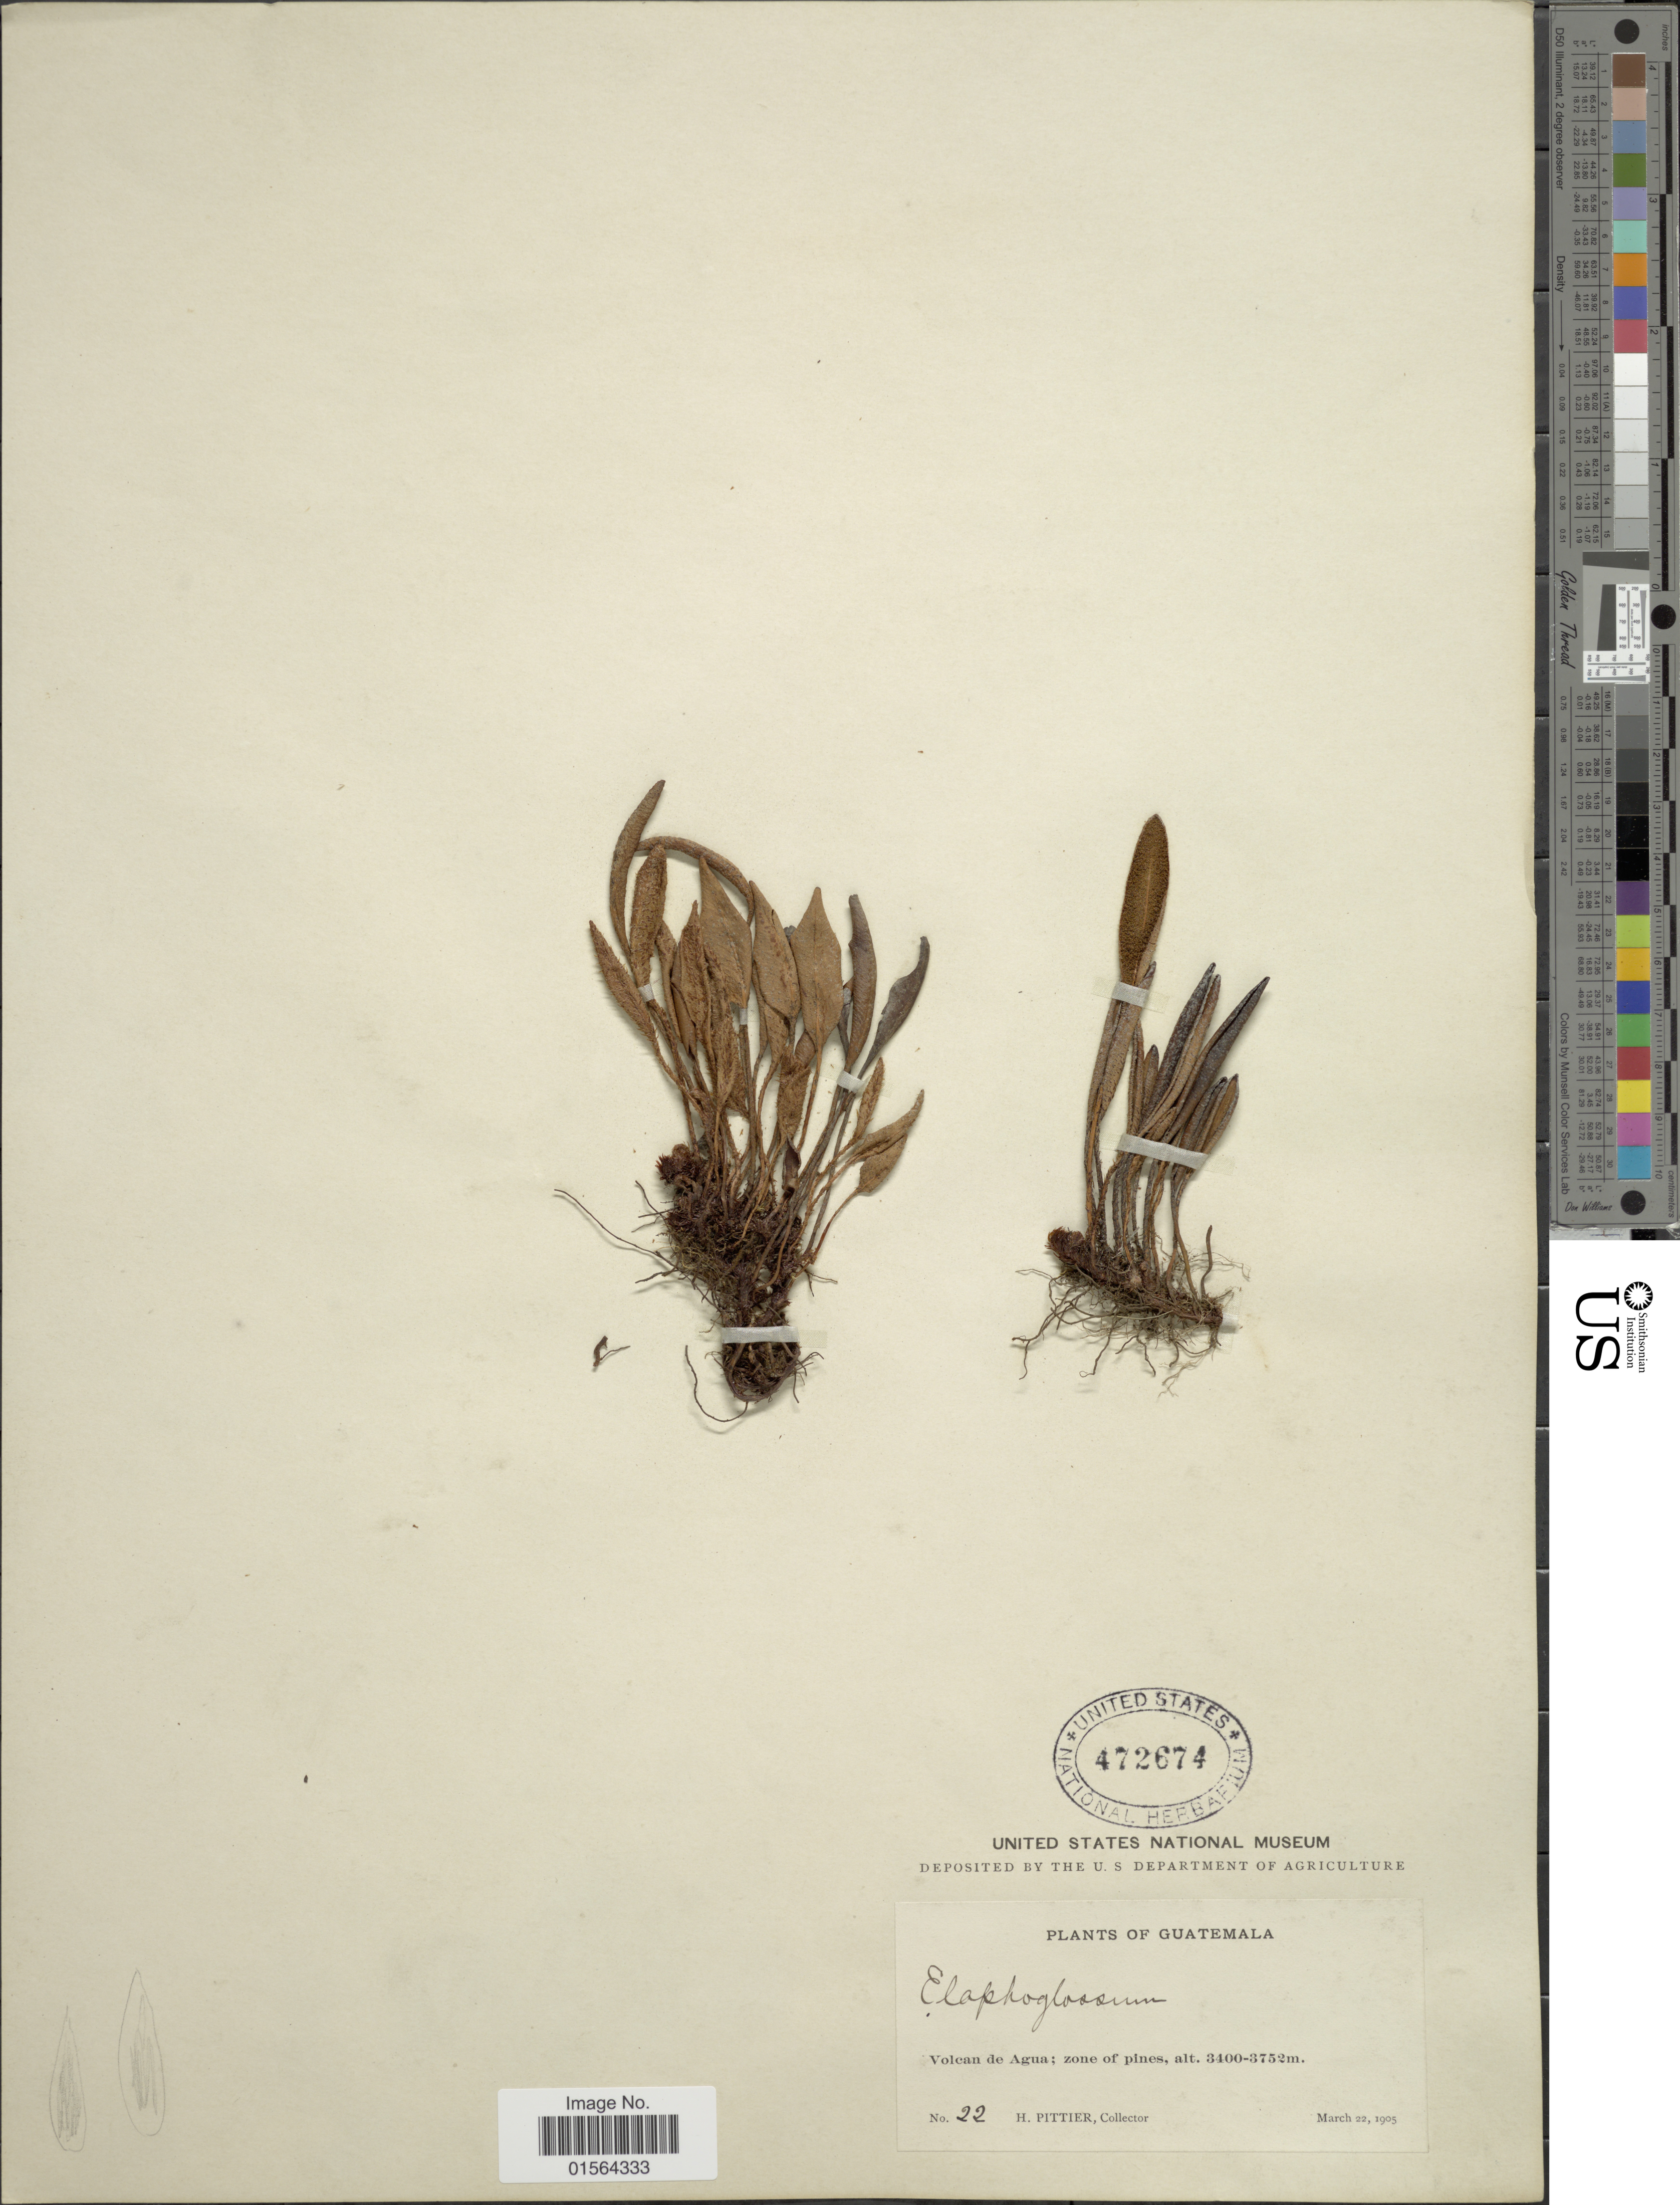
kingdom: Plantae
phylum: Tracheophyta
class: Polypodiopsida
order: Polypodiales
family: Dryopteridaceae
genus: Elaphoglossum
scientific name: Elaphoglossum mathewsii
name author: (Fée) T. Moore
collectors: H. F. Pittier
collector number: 22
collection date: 1905-03-22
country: Guatemala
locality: Volcan de Agua; zone of pines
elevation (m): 3400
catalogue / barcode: US 472674